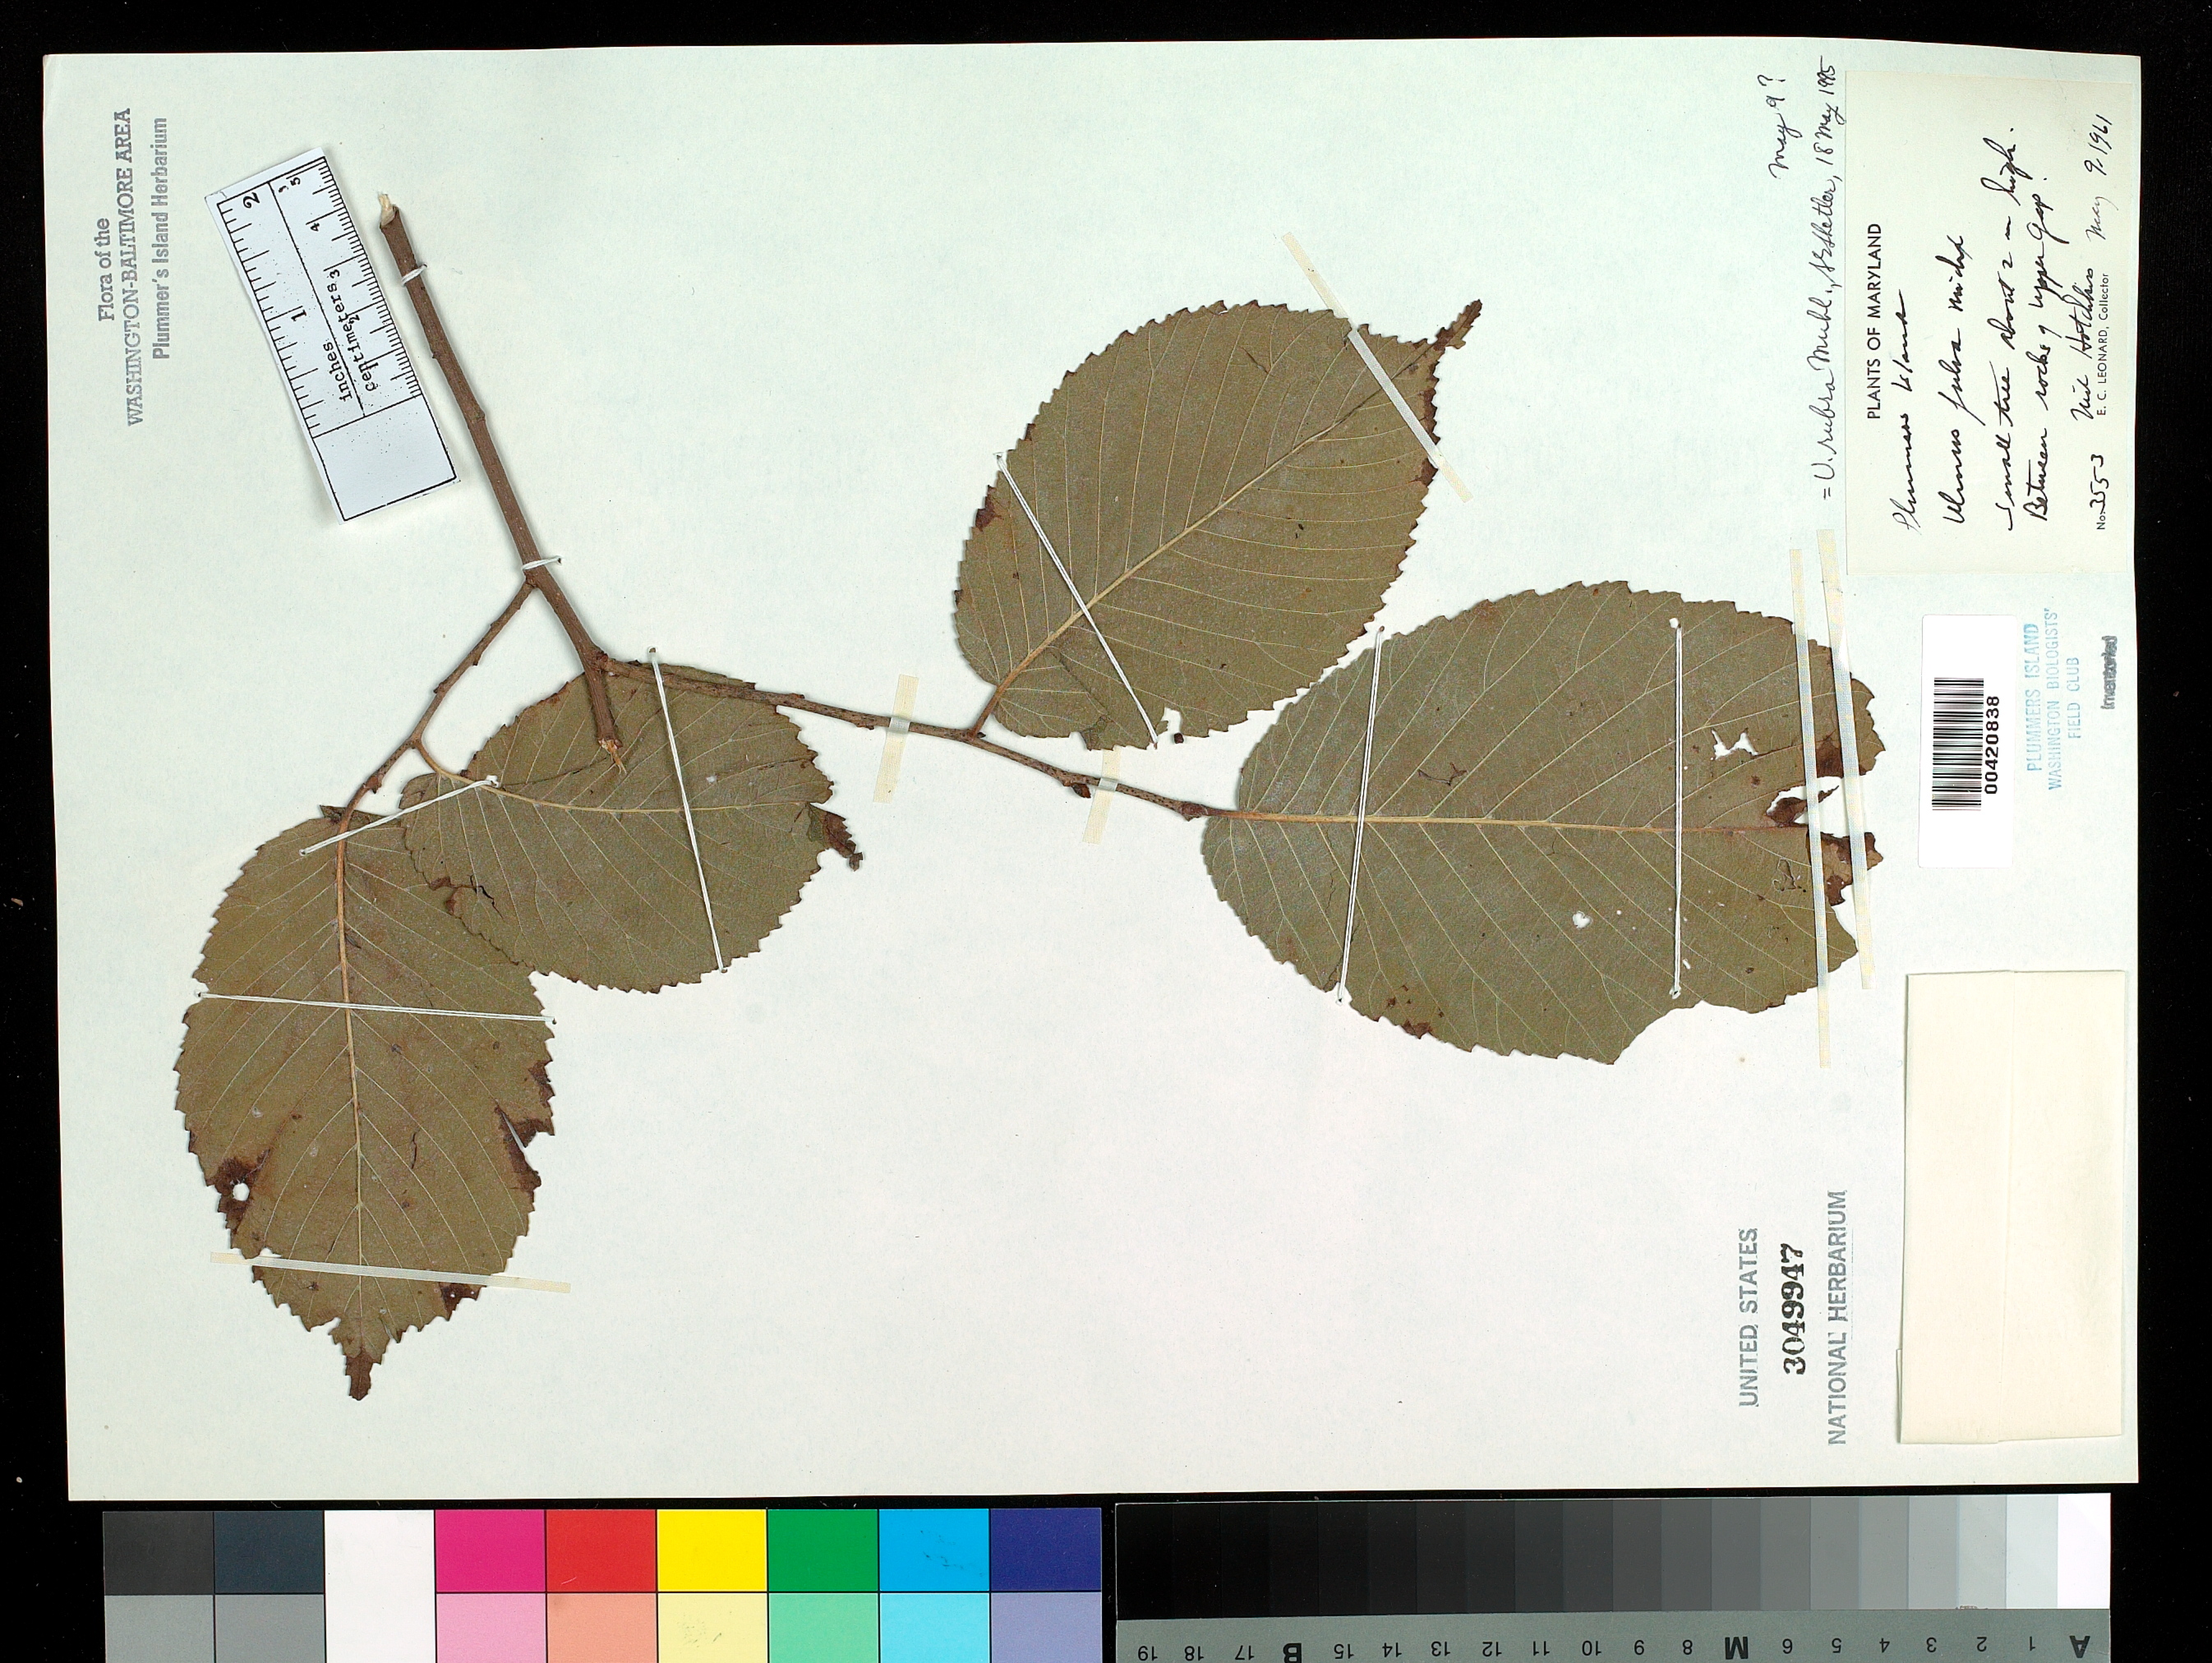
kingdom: Plantae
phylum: Tracheophyta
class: Magnoliopsida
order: Rosales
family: Ulmaceae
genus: Ulmus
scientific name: Ulmus rubra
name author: Muhl.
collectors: E. C. Leonard & N. Hotchkiss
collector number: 3553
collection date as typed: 09 May 1961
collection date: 1961-05-09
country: United States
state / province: Maryland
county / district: Montgomery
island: Plummers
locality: Plummer's Island; between rocks of Upper Gap C. & O. Canal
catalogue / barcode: US 3049947